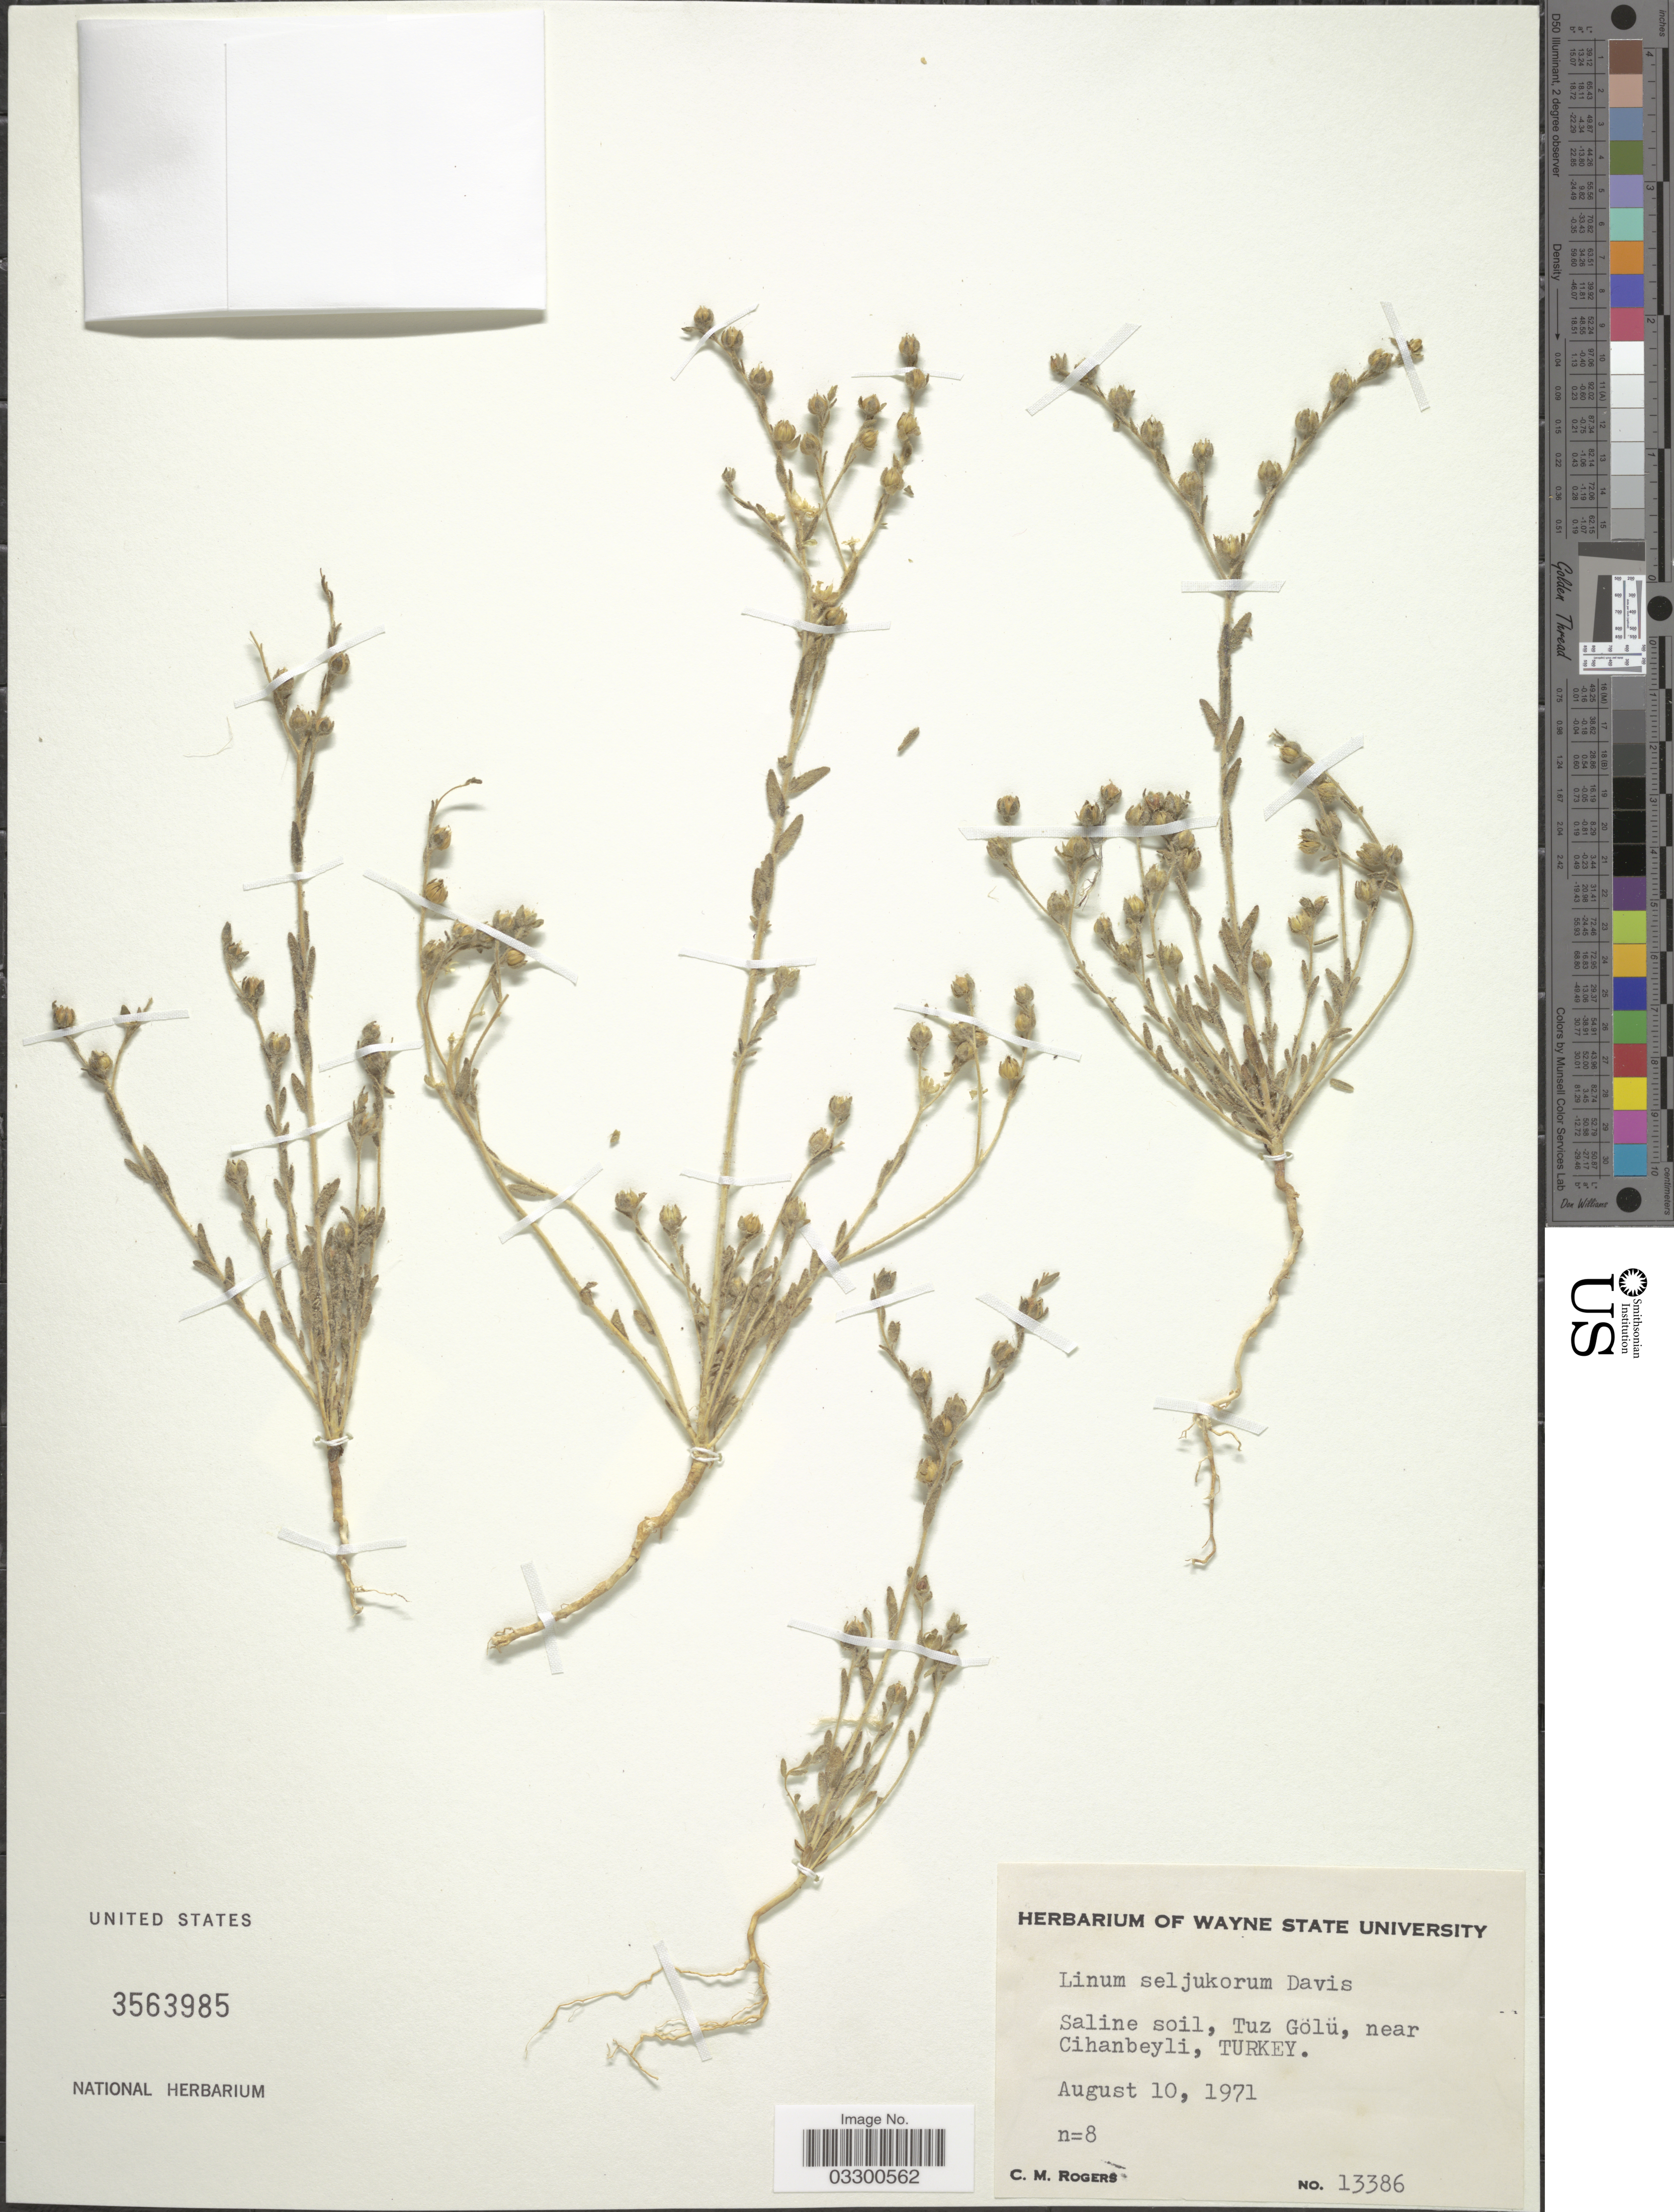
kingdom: Plantae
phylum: Tracheophyta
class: Magnoliopsida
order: Malpighiales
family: Linaceae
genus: Linum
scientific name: Linum seljukorum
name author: Davis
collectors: C. M. Rogers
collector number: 13386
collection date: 1971-08-10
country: Turkey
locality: Tuz Gölü, near Cihanbeyli.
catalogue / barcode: US 3563985